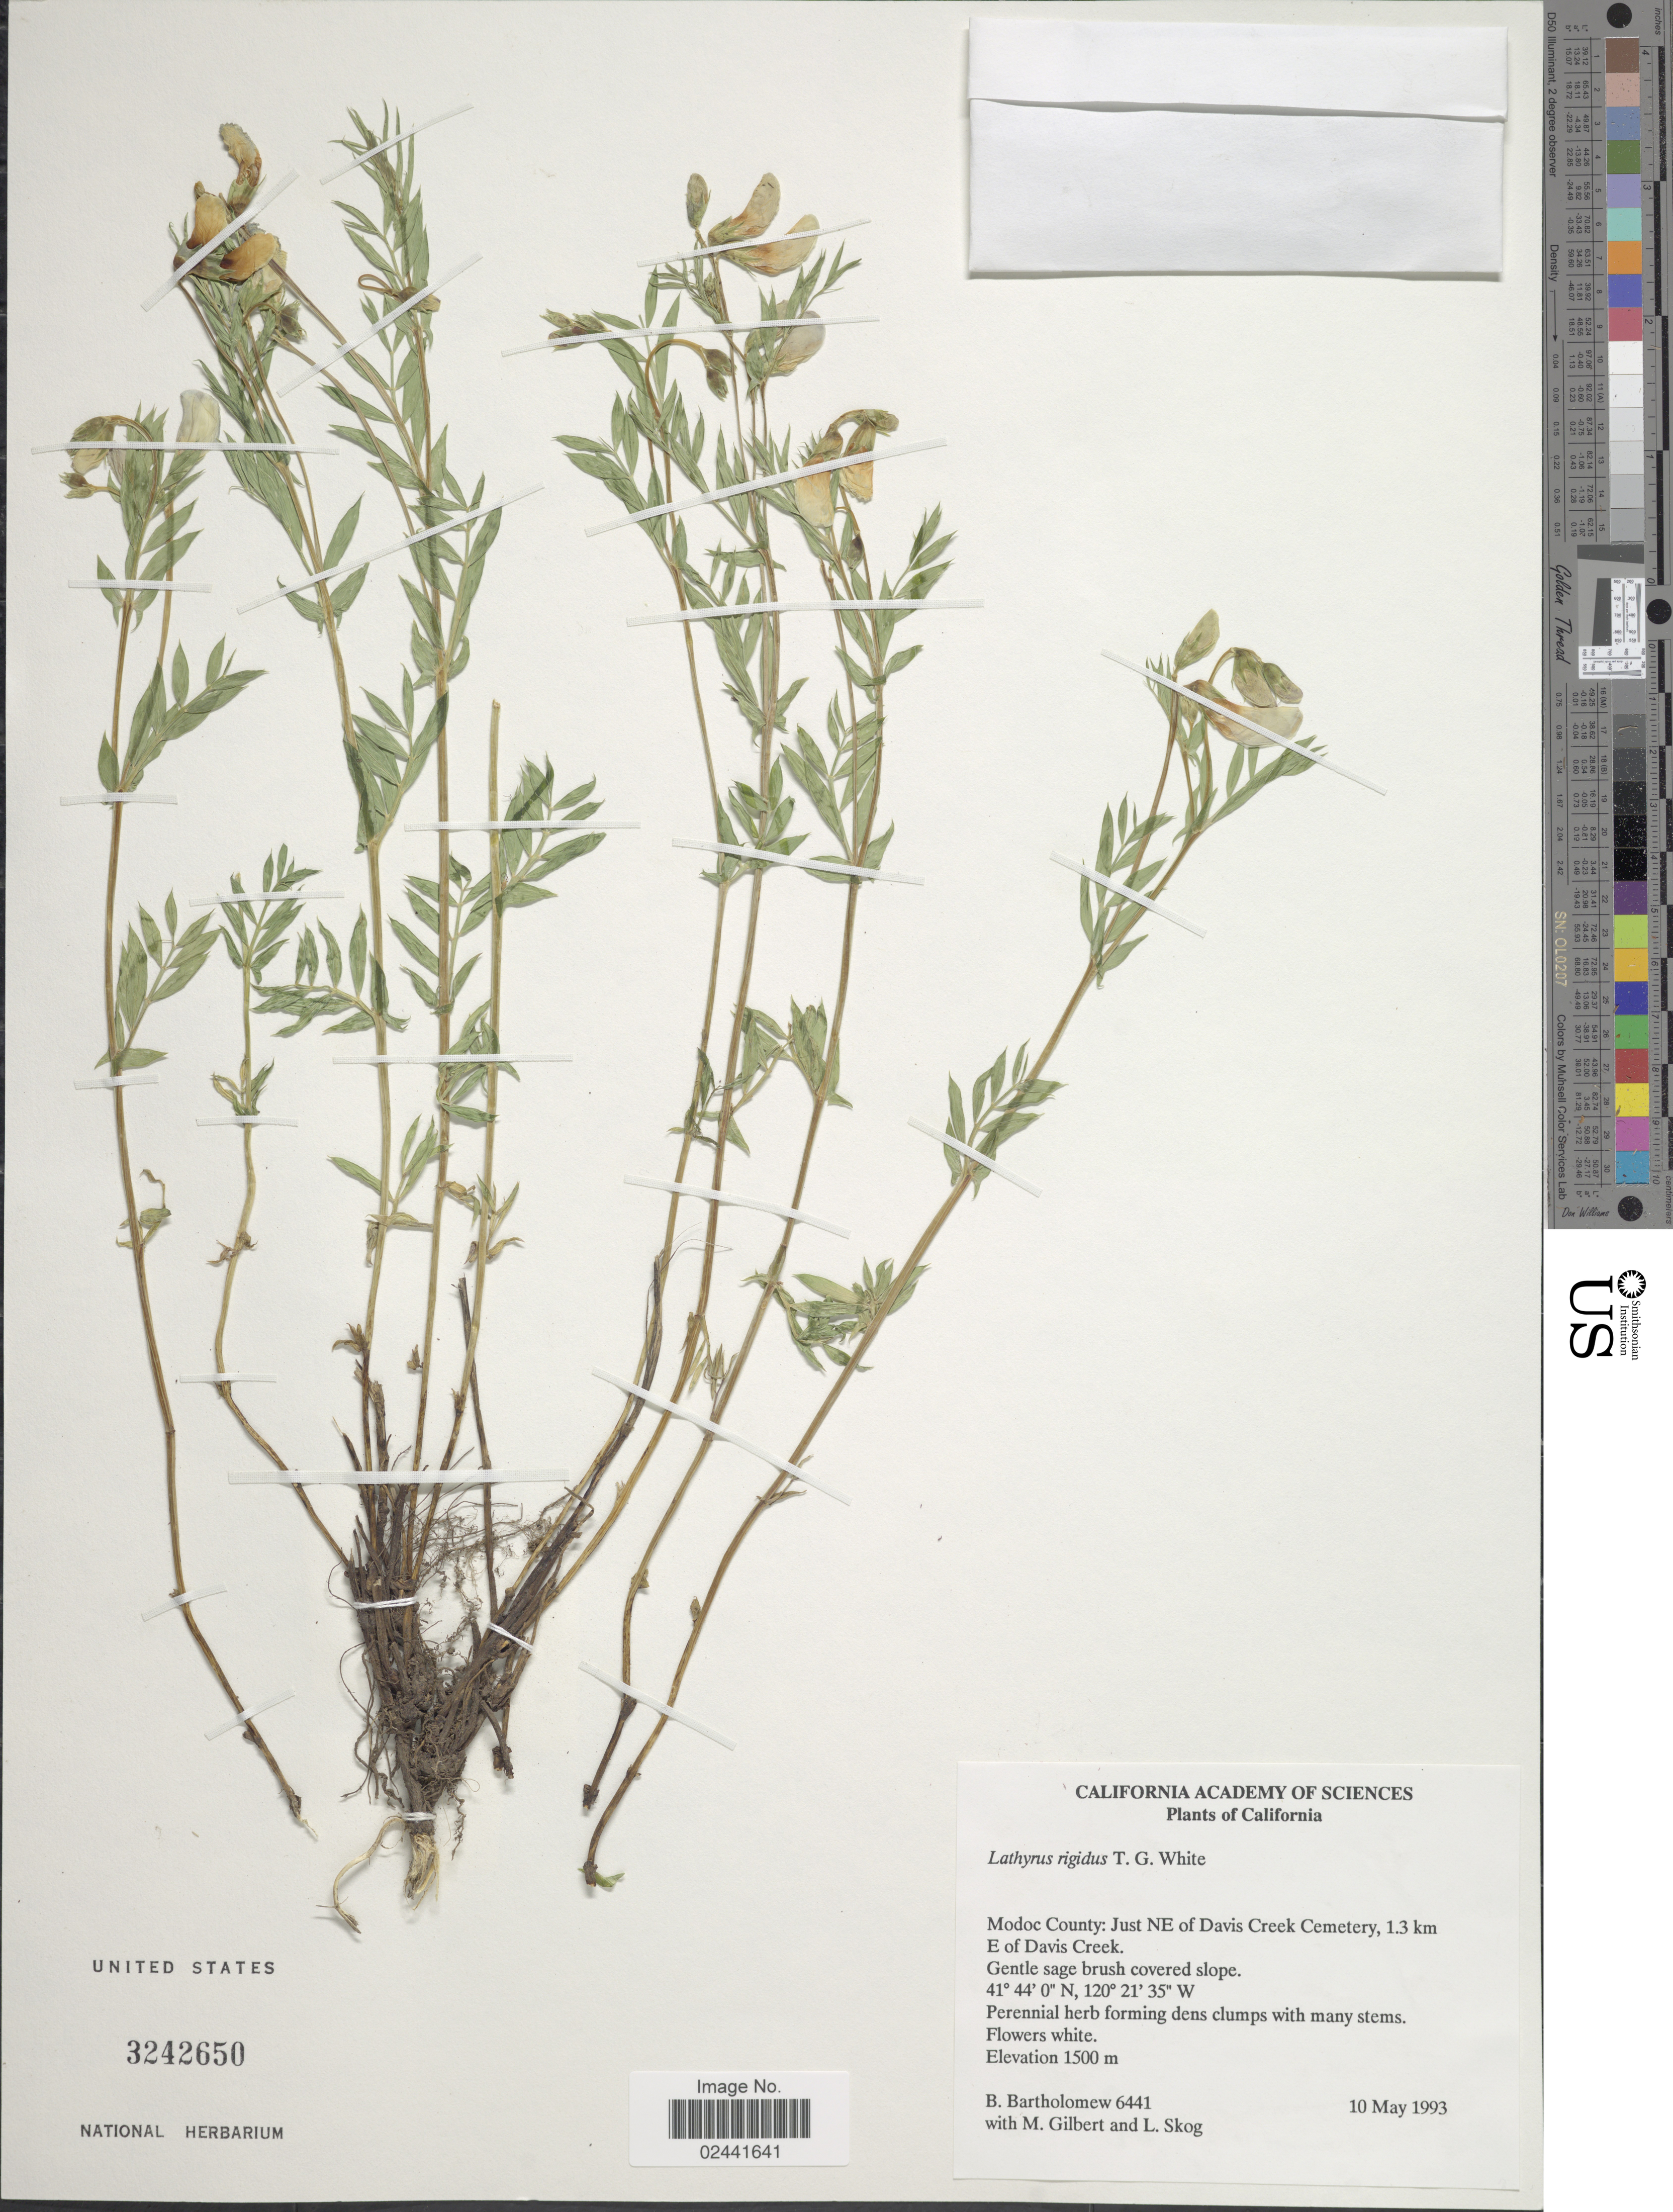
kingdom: Plantae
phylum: Tracheophyta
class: Magnoliopsida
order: Fabales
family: Fabaceae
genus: Lathyrus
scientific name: Lathyrus rigidus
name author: T.G. White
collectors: B. Bartholomew, M. Gilbert & L. E. Skog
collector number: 6441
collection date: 1993-05-10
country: United States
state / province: California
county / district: Modoc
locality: Modoc County: Just NE of Davis Creek Cemetery, 1.3 km E of Davis Creek, gentle sage brush covered slope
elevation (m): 1500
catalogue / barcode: US 3242650